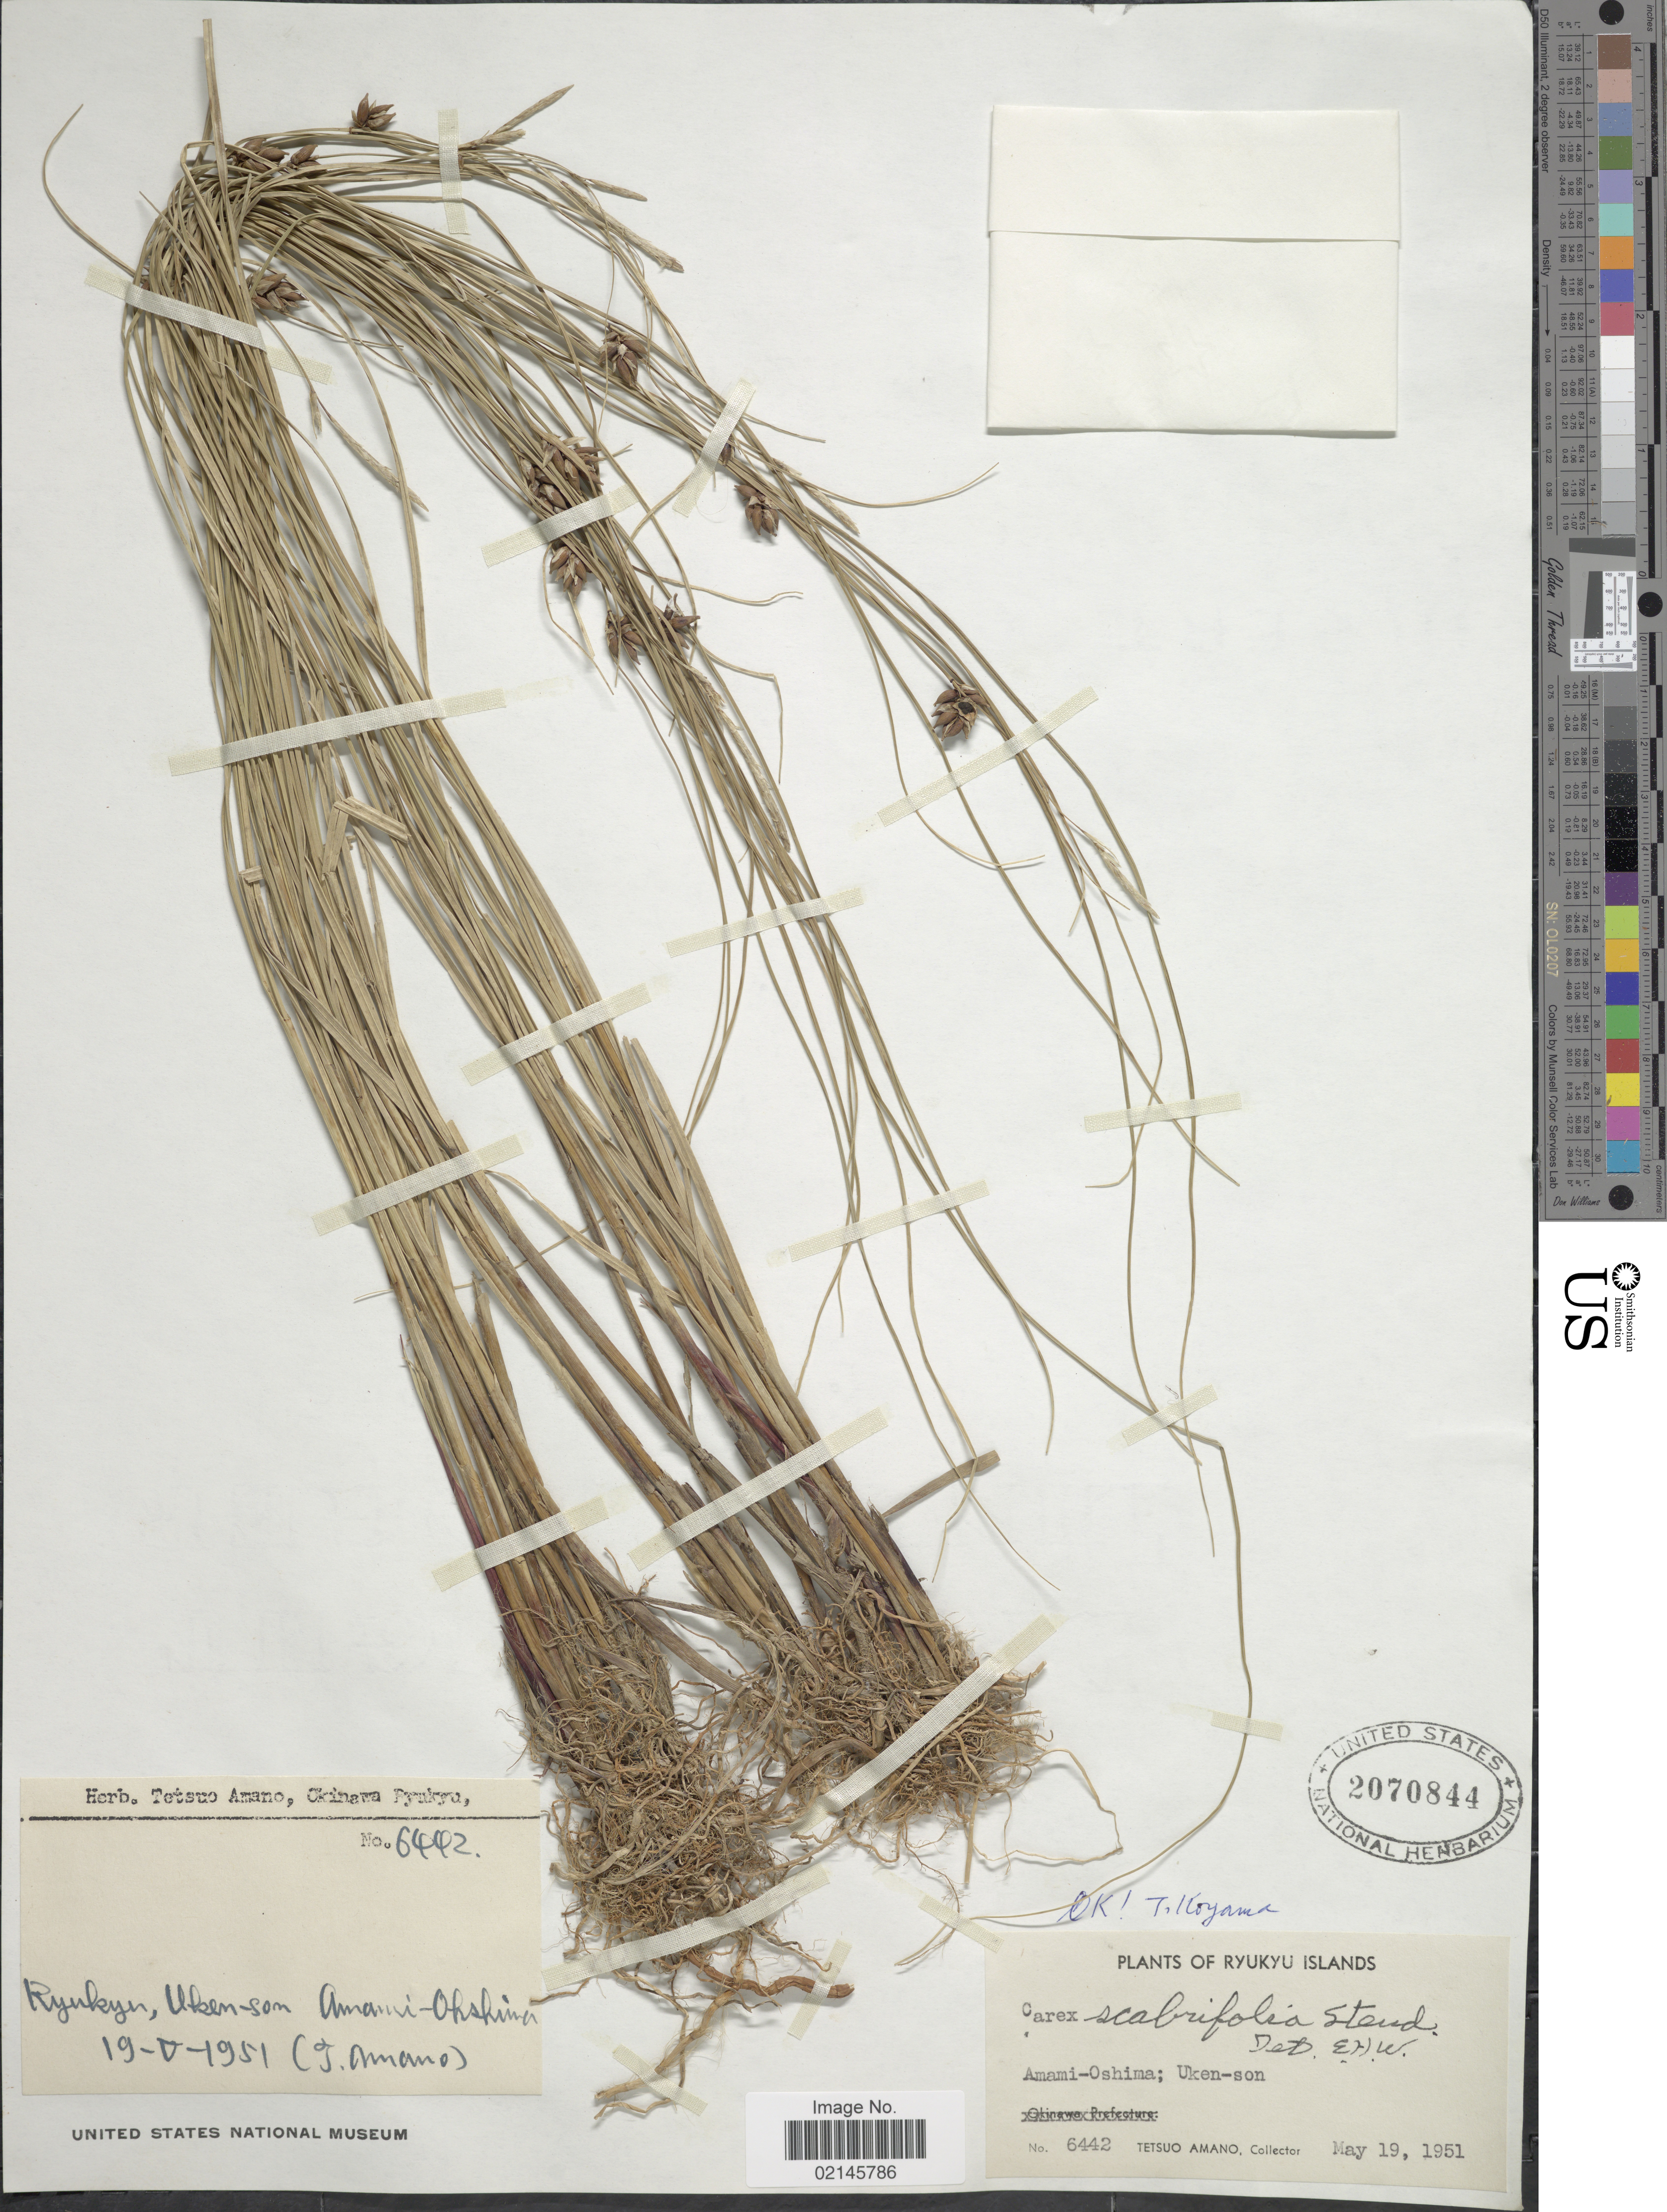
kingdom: Plantae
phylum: Tracheophyta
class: Liliopsida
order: Poales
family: Cyperaceae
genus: Carex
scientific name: Carex scabrifolia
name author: Steud.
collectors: T. Amano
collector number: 6442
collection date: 1951-05-19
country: Japan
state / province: Okinawa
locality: Ryukyu Islands. Amami-Oshima: Uken-son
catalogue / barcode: US 2070844